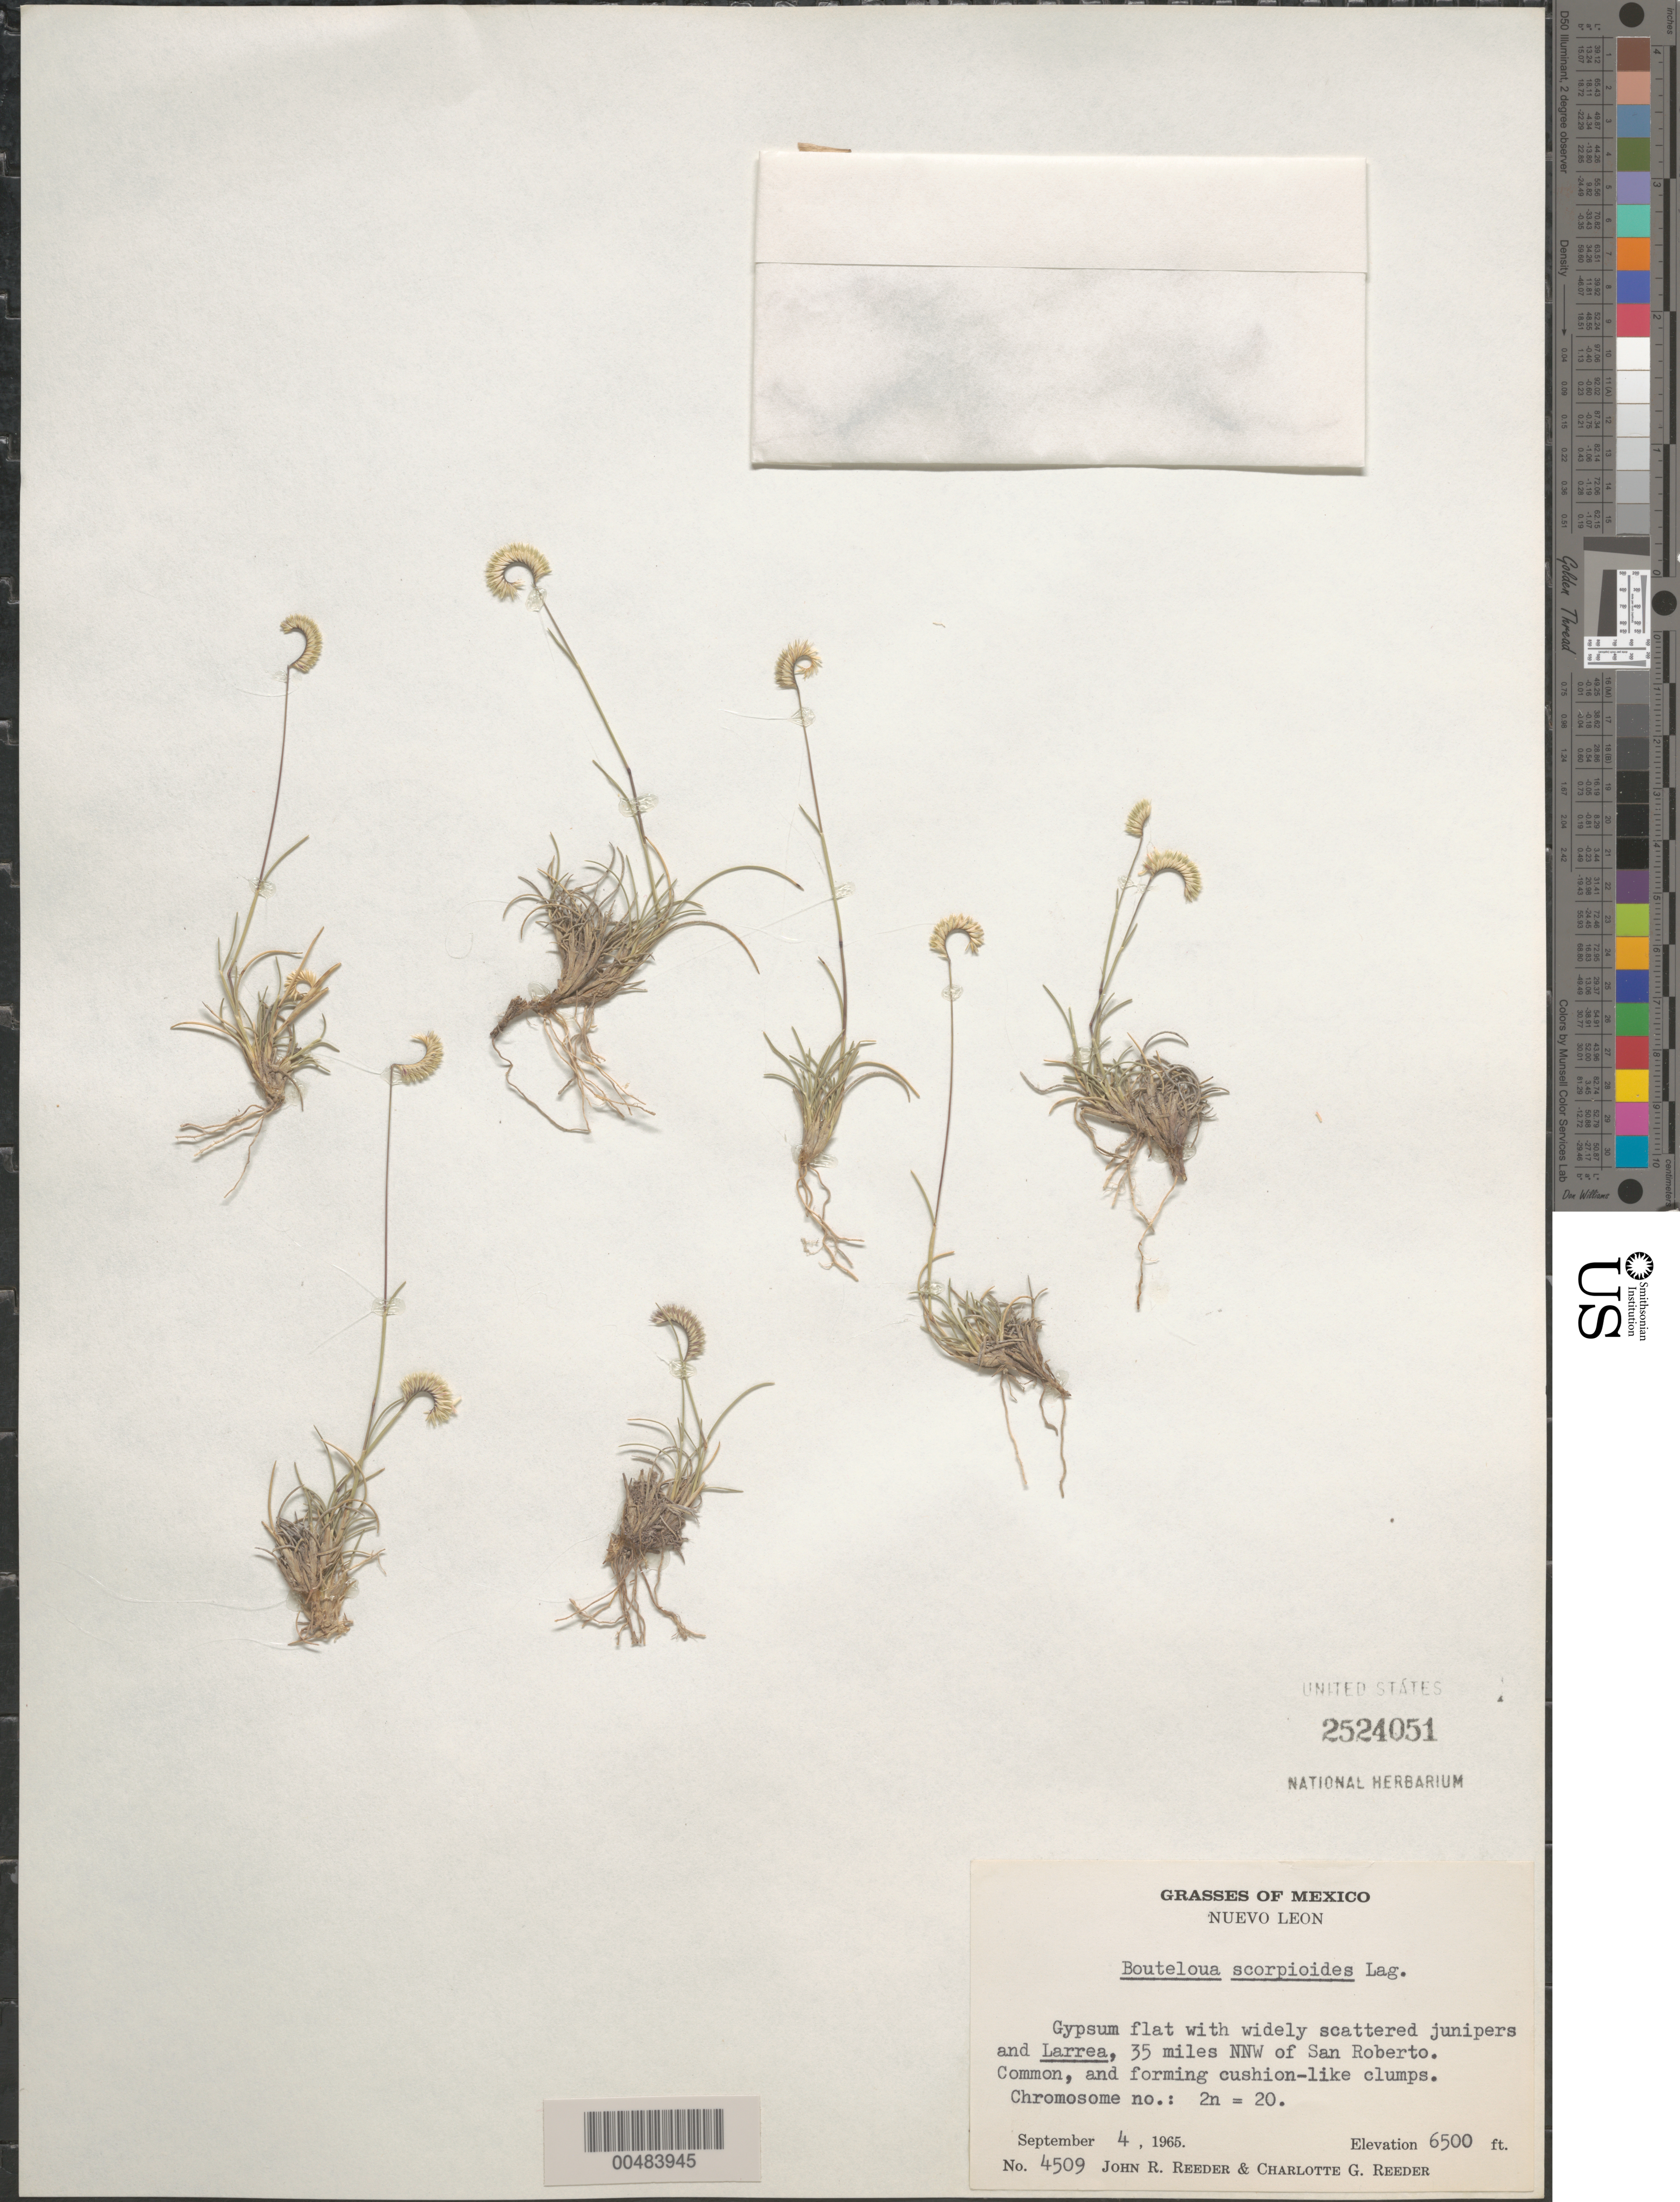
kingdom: Plantae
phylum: Tracheophyta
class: Liliopsida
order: Poales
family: Poaceae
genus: Bouteloua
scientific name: Bouteloua scorpioides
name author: Lag.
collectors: J. R. Reeder & C. G. Reeder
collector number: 4509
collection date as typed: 4 Sep 1965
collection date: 1965-09-04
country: Mexico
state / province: Nuevo León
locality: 35 mi NNW of San Roberto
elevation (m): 1981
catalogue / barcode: US 2524051